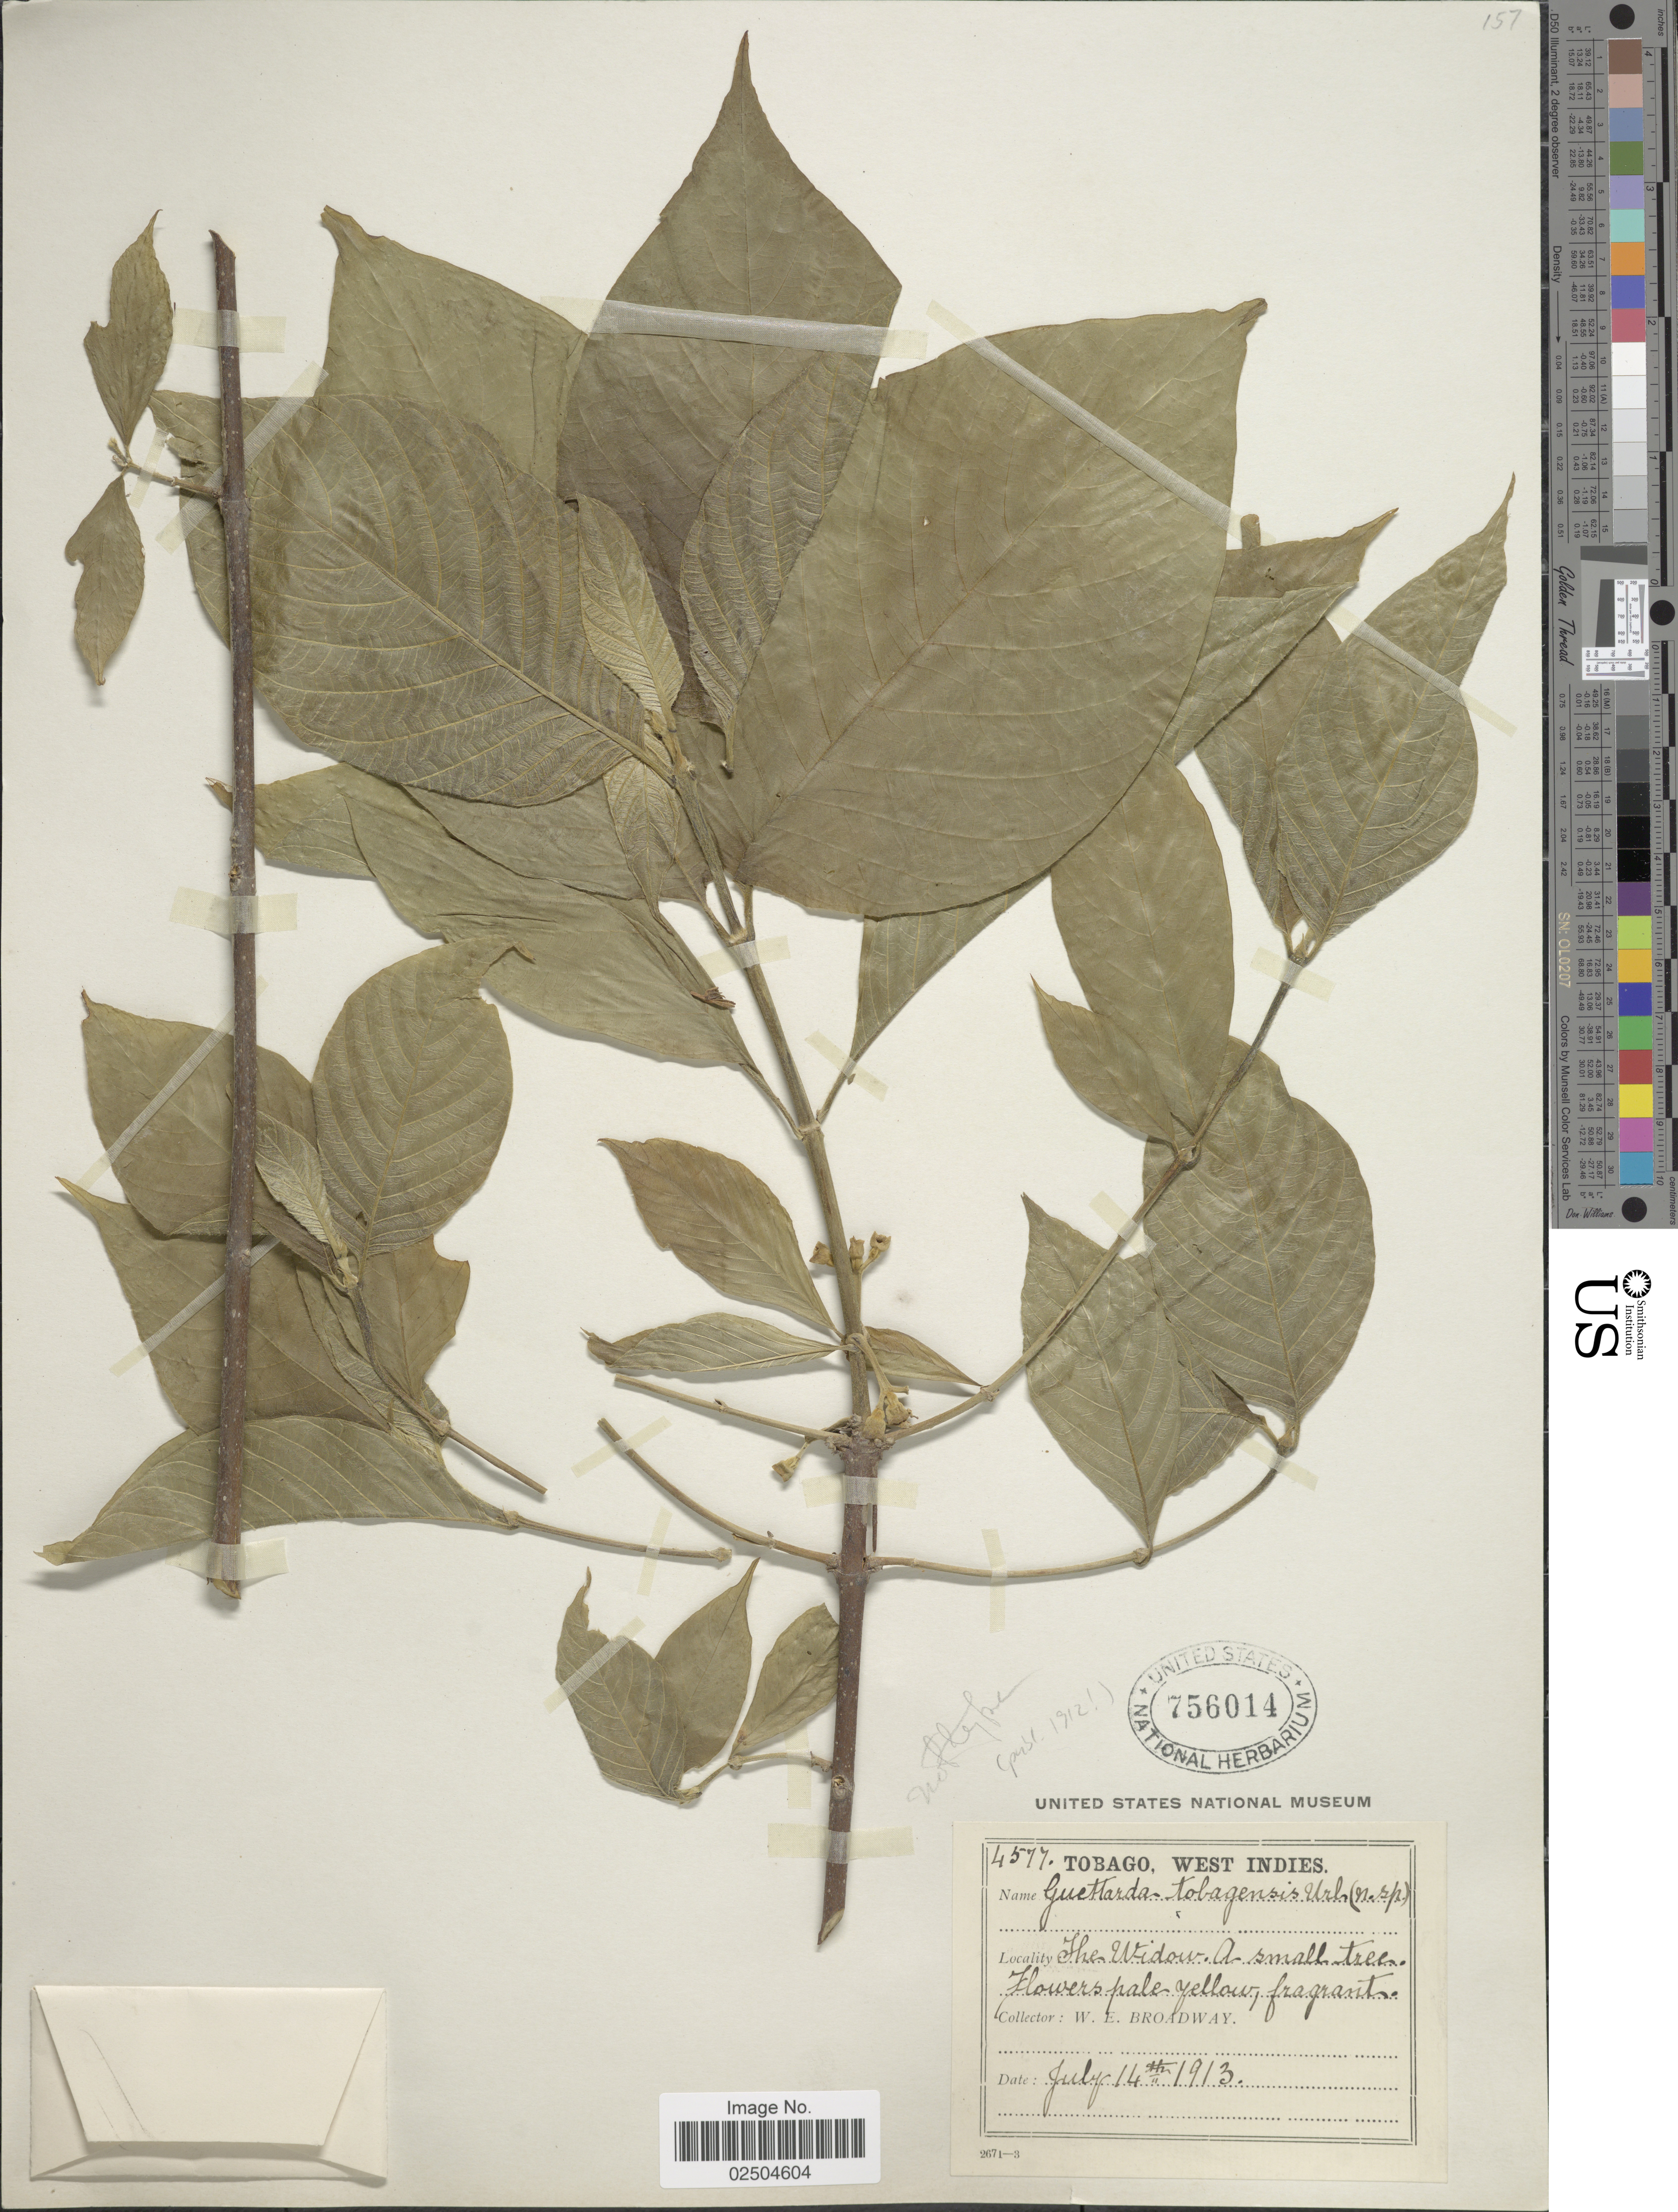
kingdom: Plantae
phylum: Tracheophyta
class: Magnoliopsida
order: Gentianales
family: Rubiaceae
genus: Guettarda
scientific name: Guettarda tobagensis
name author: Urb.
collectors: W. E. Broadway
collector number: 4577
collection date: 1913-07-14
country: Trinidad and Tobago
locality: Tobago, West Indies, The Widow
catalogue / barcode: US 756014